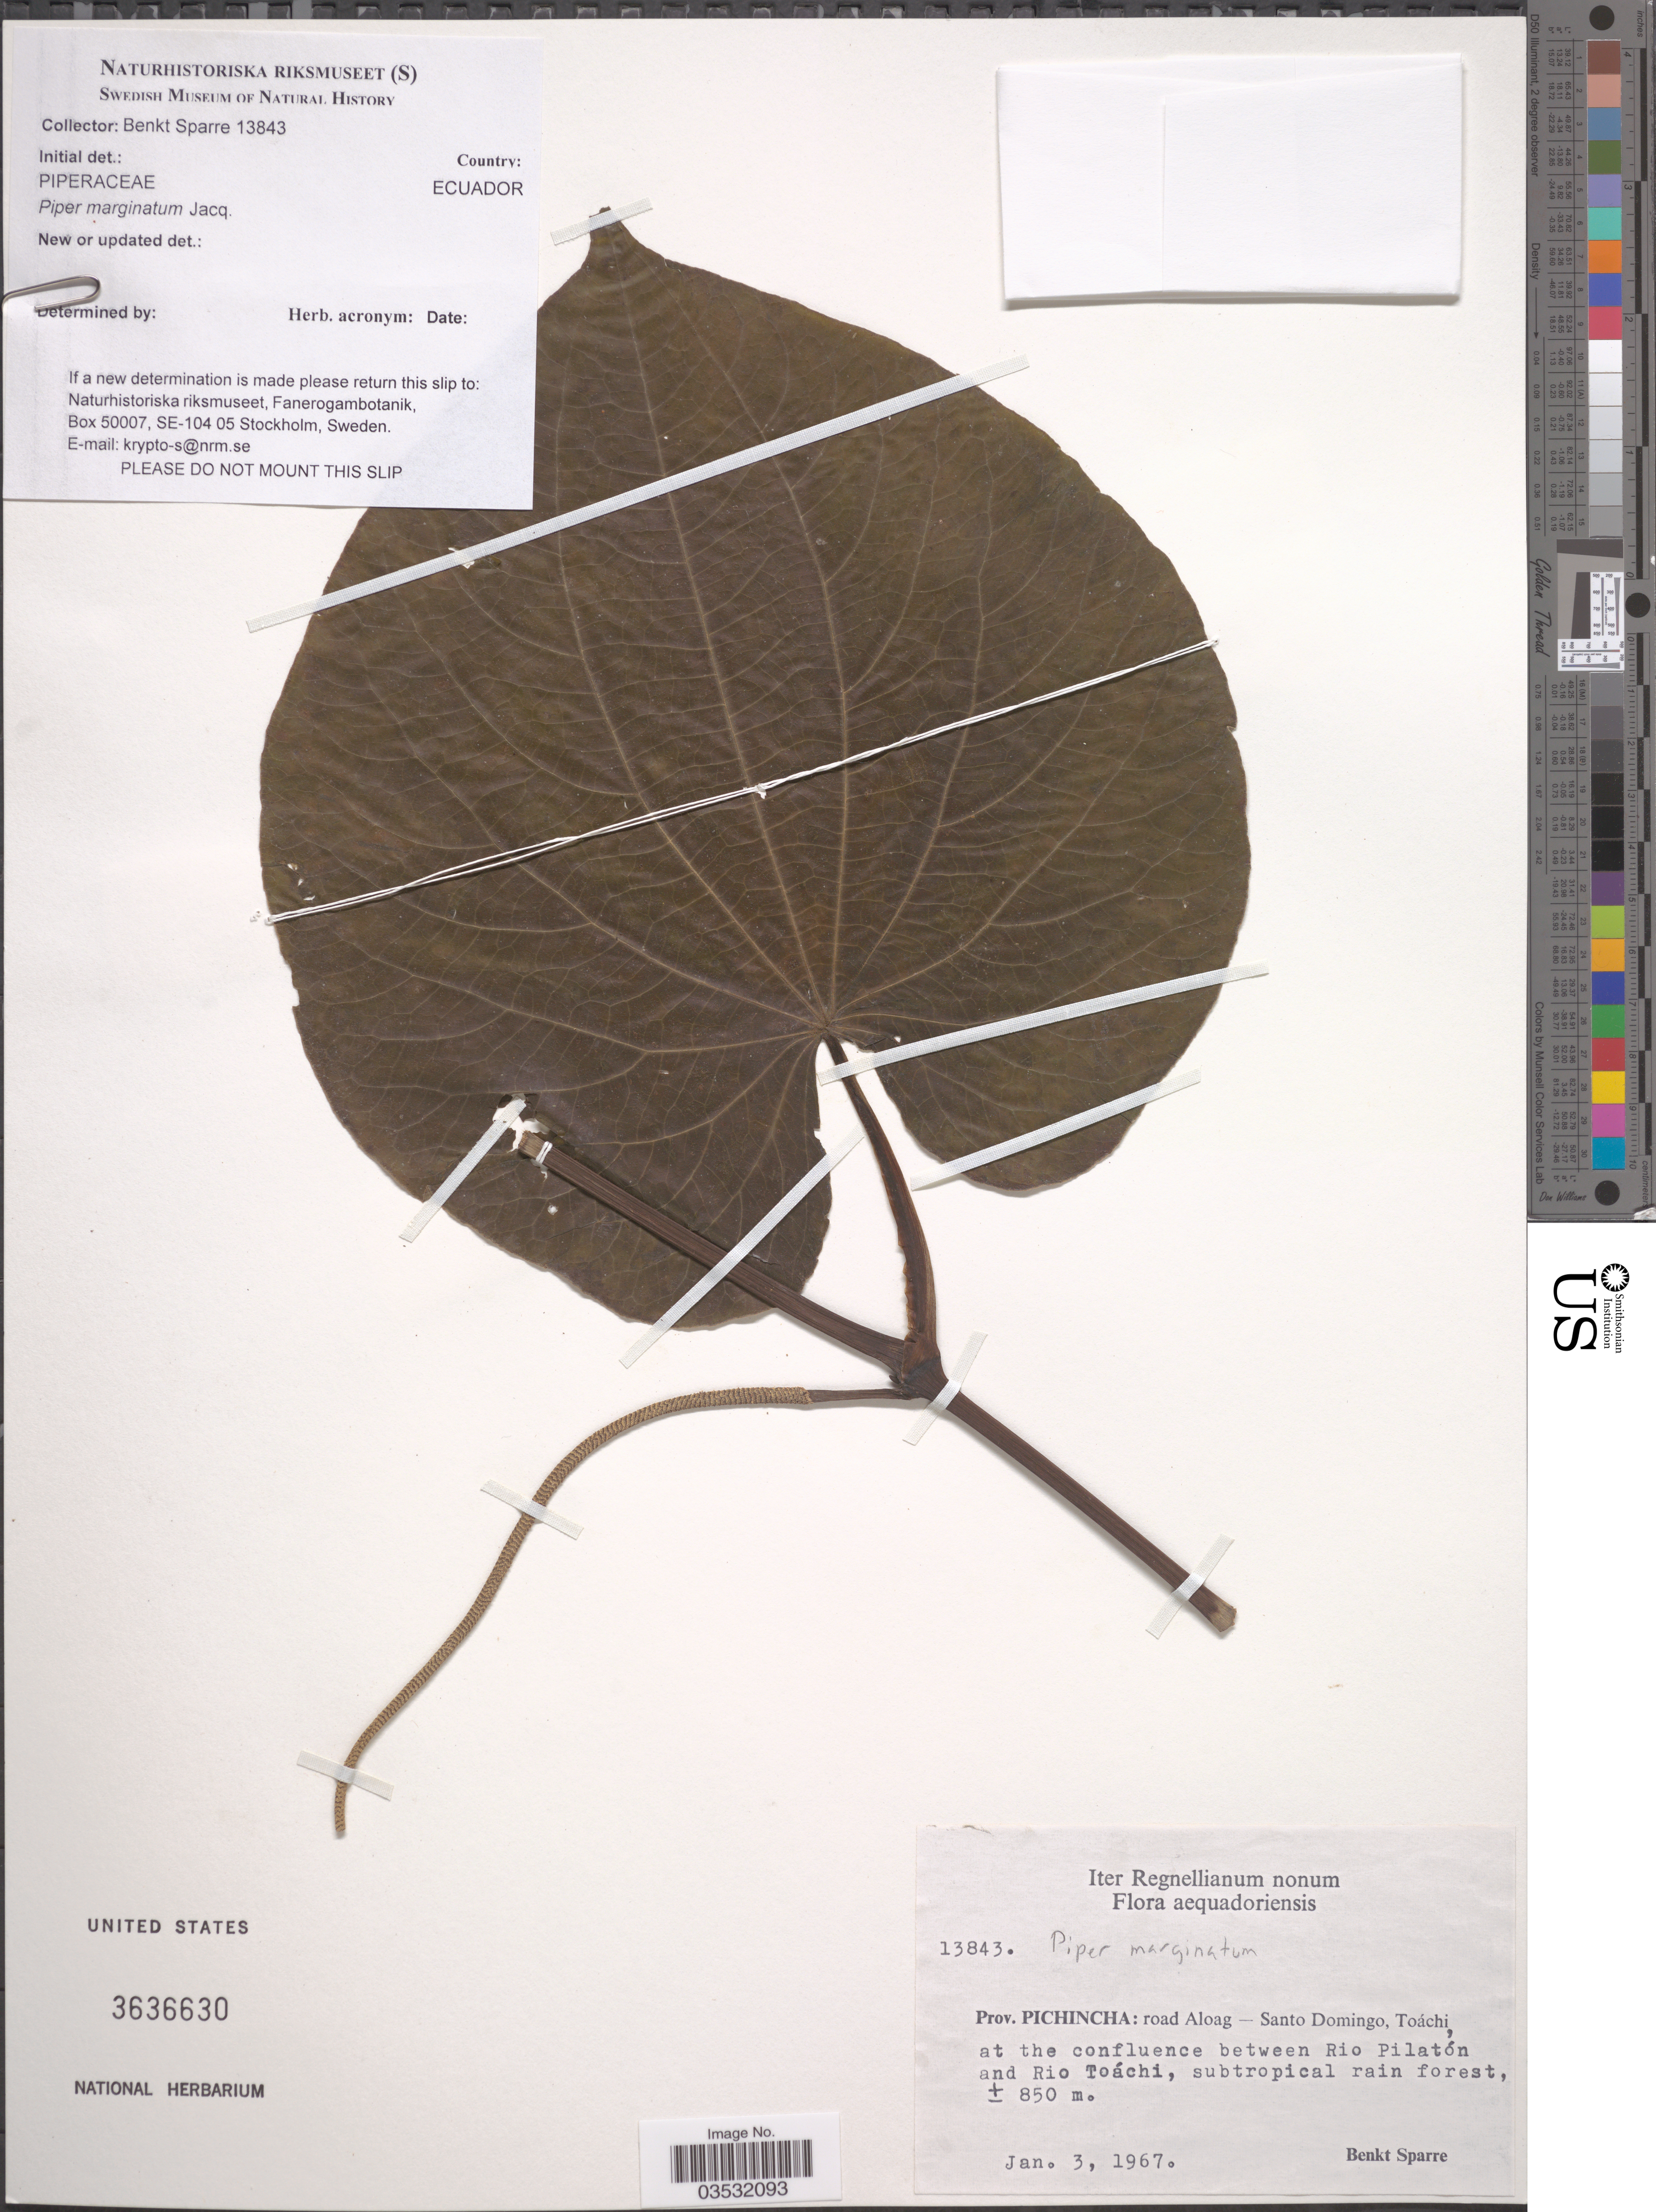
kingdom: Plantae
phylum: Tracheophyta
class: Magnoliopsida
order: Piperales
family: Piperaceae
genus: Piper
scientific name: Piper marginatum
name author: Jacq.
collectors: B. Sparre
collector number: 13843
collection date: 1967-01-03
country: Ecuador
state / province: Pichincha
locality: Aequadoriensis. Road Aloag - Santo Domingo, Toáchi at the confluence between Rio Pilatón and Rio Toáchi.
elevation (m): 850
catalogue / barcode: US 3636630